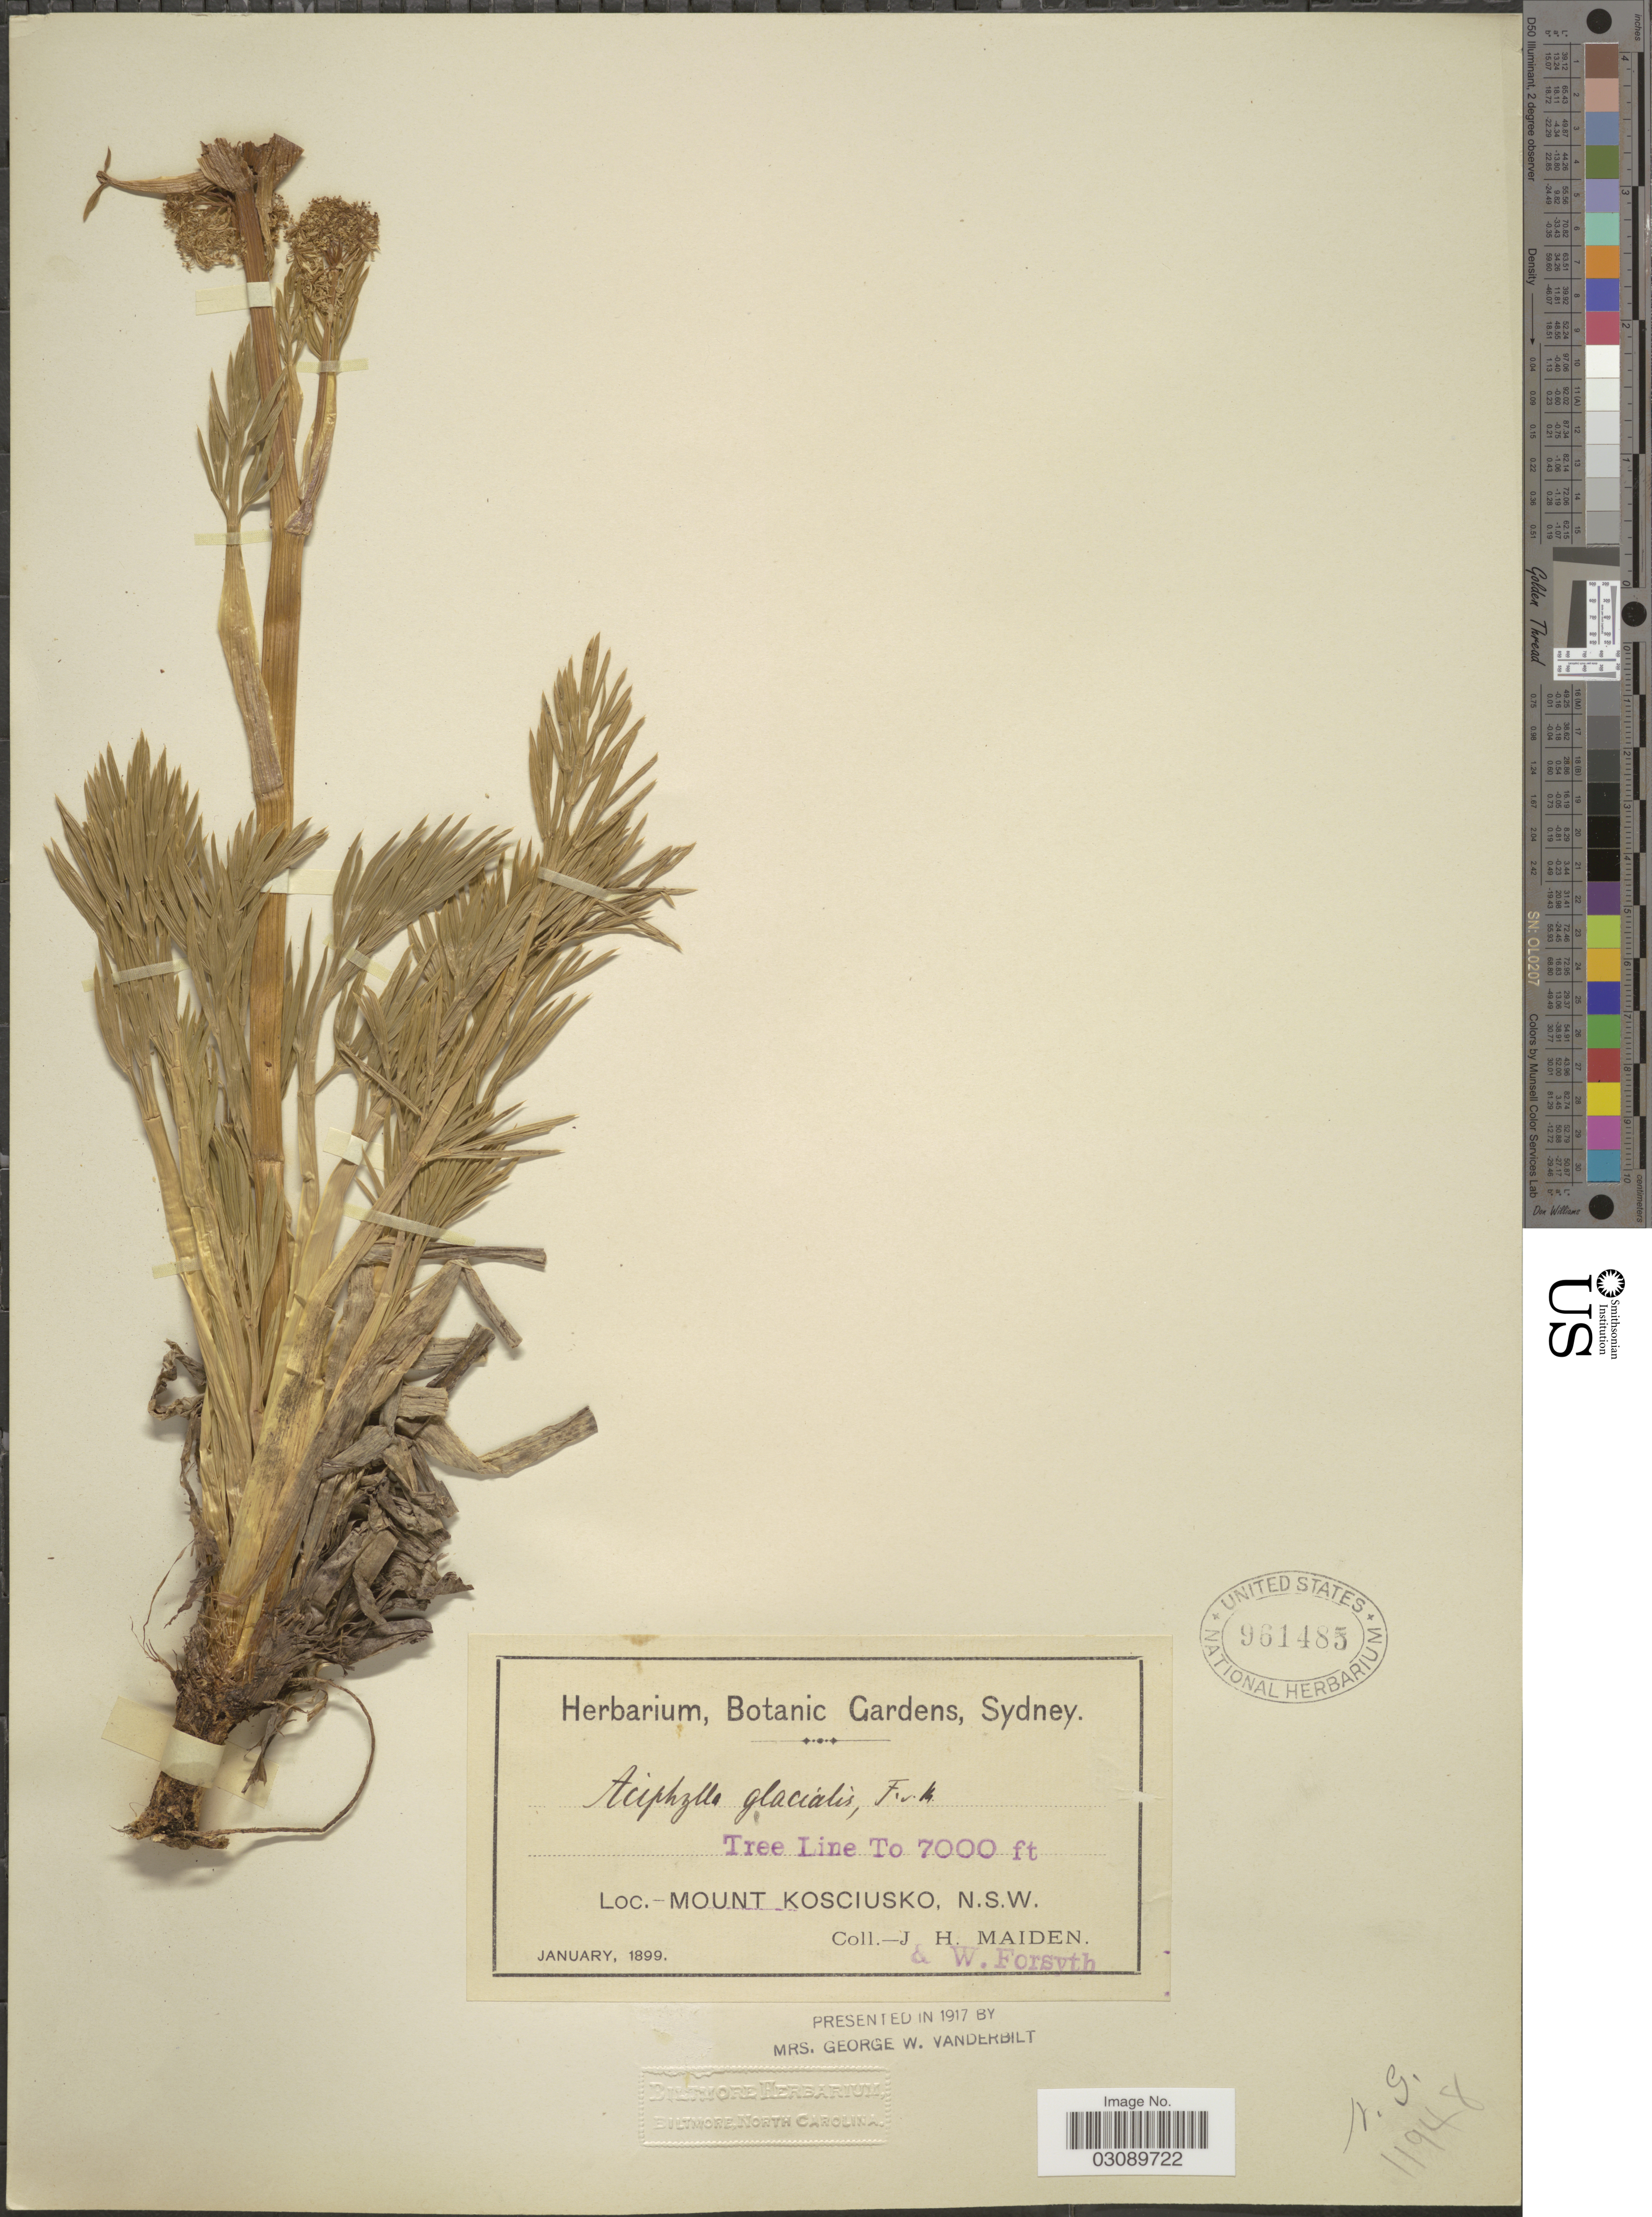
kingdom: Plantae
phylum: Tracheophyta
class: Magnoliopsida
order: Apiales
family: Apiaceae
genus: Aciphylla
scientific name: Aciphylla glacialis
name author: (F. Muell.) Benth.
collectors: J. Maiden & W. Forsyth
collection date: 1899-01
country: Australia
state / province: New South Wales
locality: Tree Line. Mount Kosciusko.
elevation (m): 2134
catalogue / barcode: US 961485